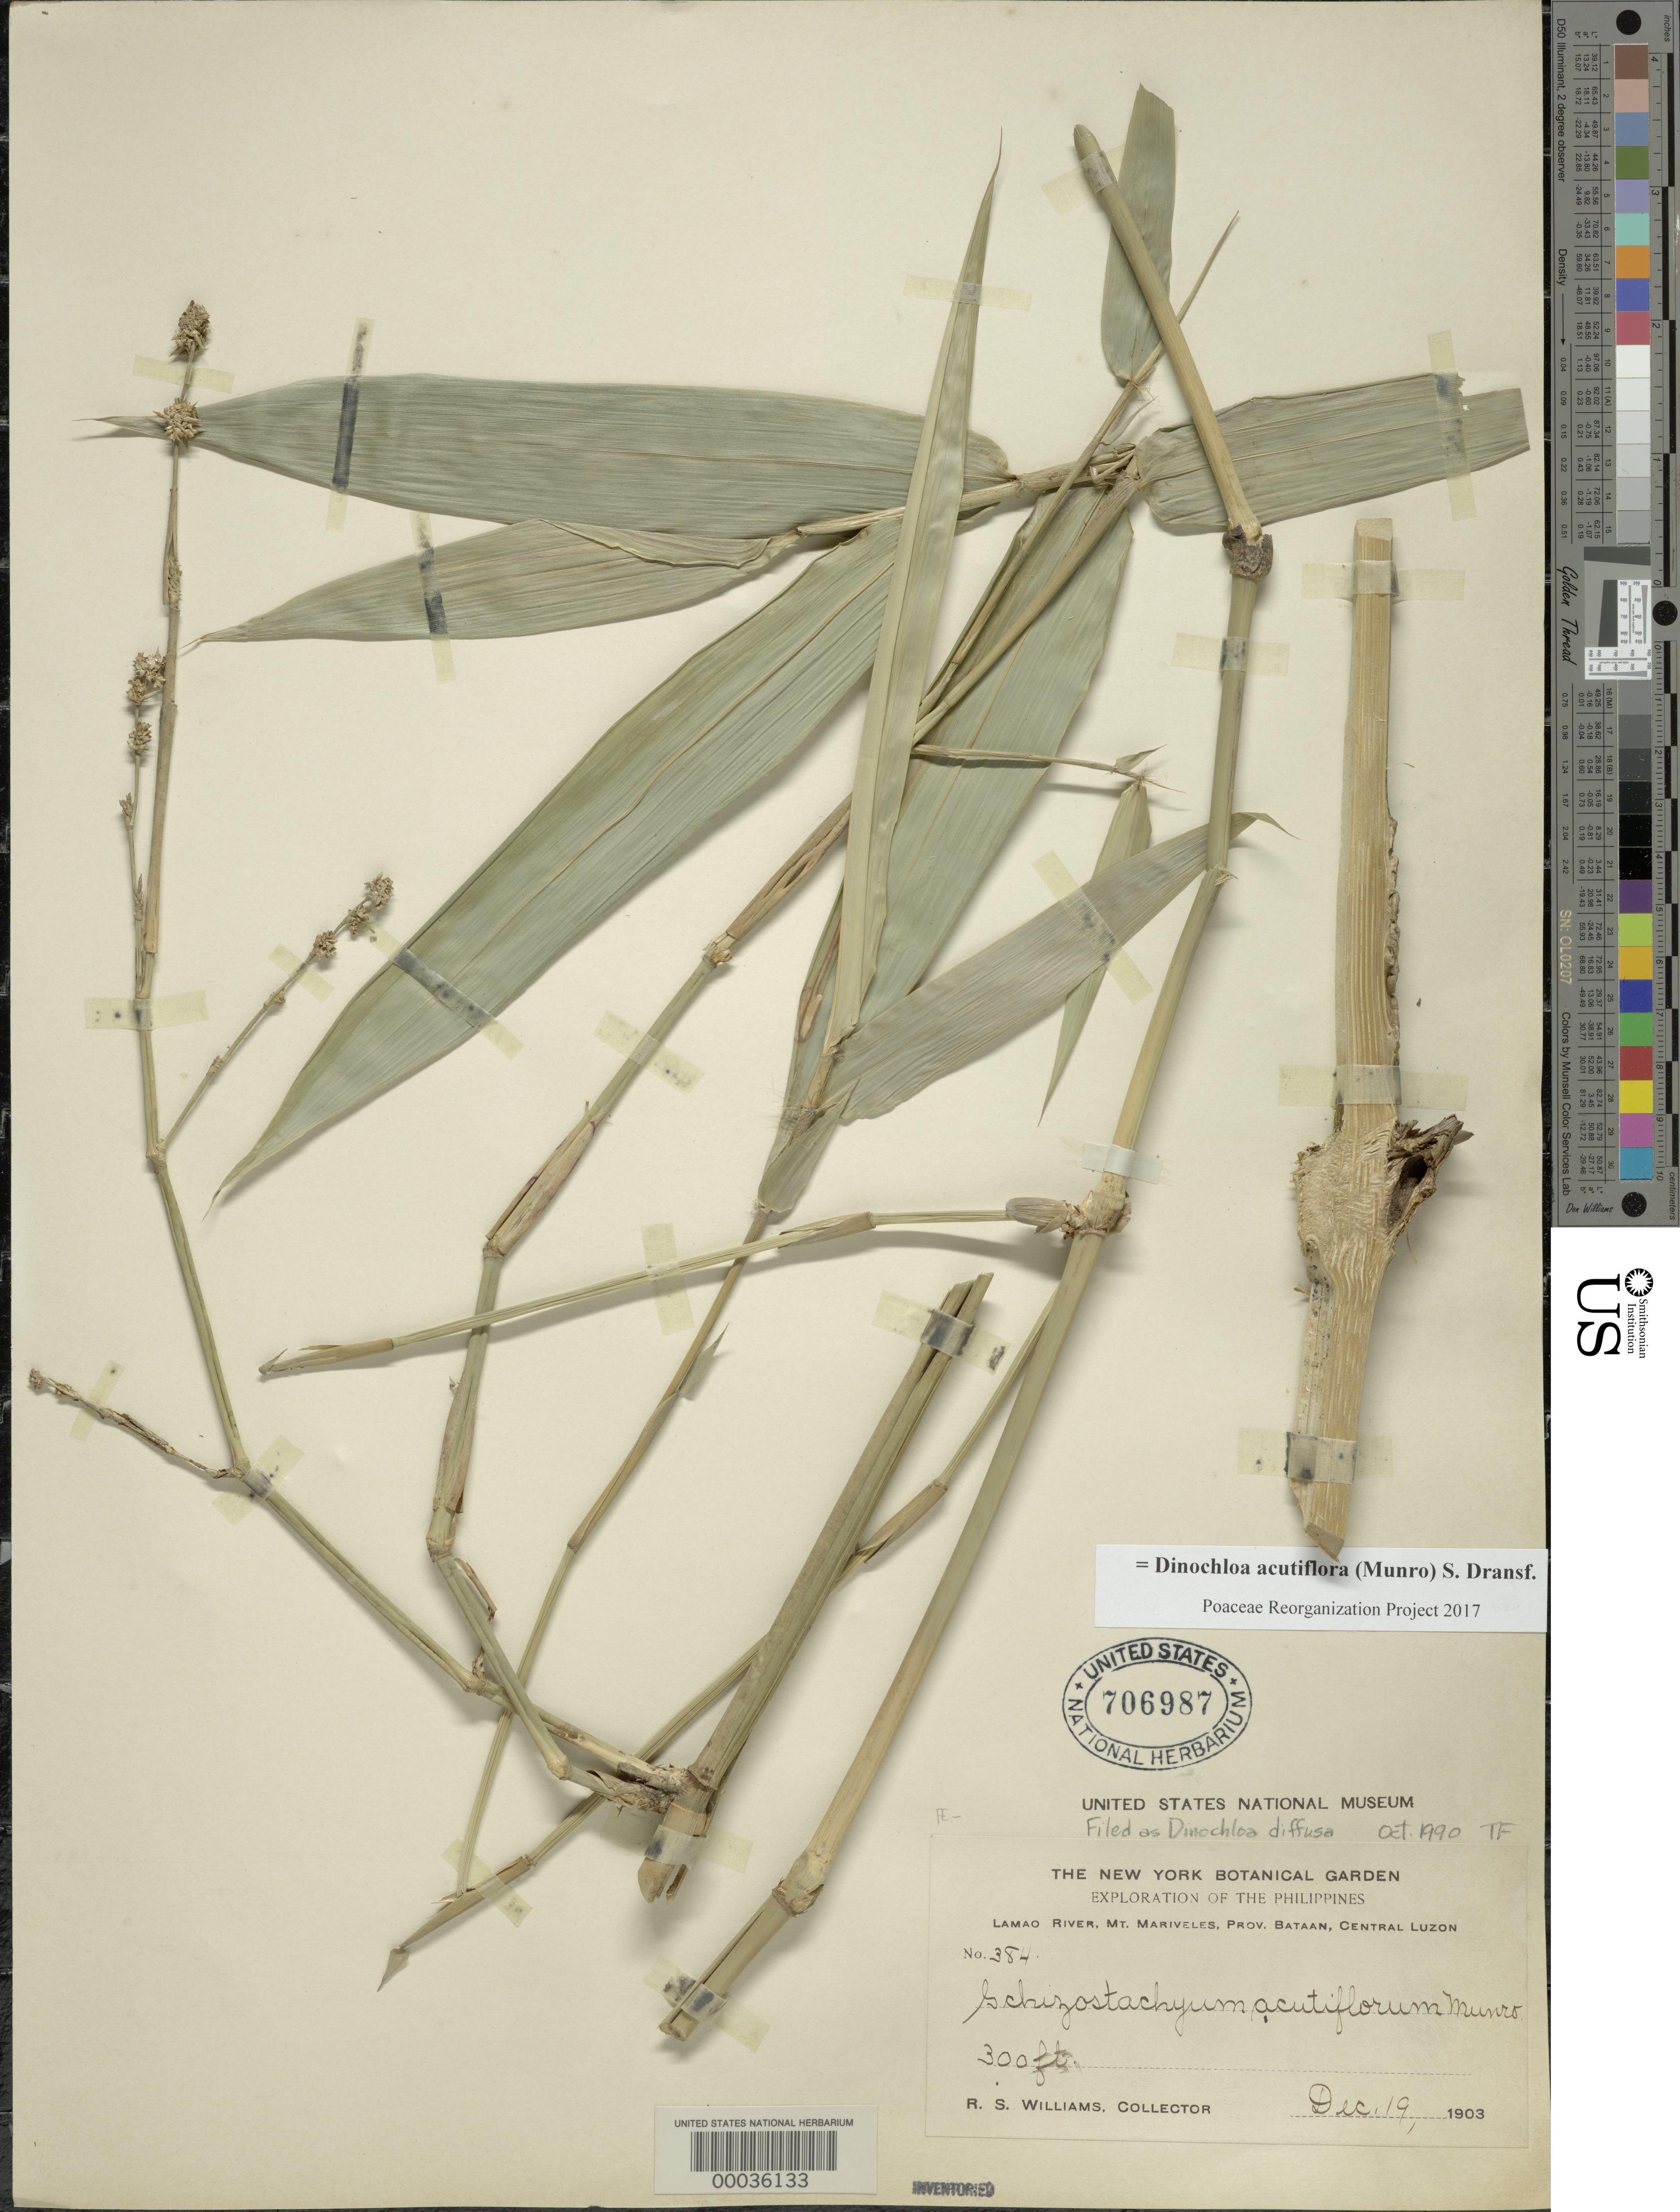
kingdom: Plantae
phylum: Tracheophyta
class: Liliopsida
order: Poales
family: Poaceae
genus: Dinochloa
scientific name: Dinochloa acutiflora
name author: (Munro) Soenarko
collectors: R. S. Williams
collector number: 384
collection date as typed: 19 Dec 1903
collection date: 1903-12-19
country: Philippines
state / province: Central Luzon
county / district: Bataan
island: Luzon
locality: Lamao River, Mt. Mariveles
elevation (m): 92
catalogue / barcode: US 706987